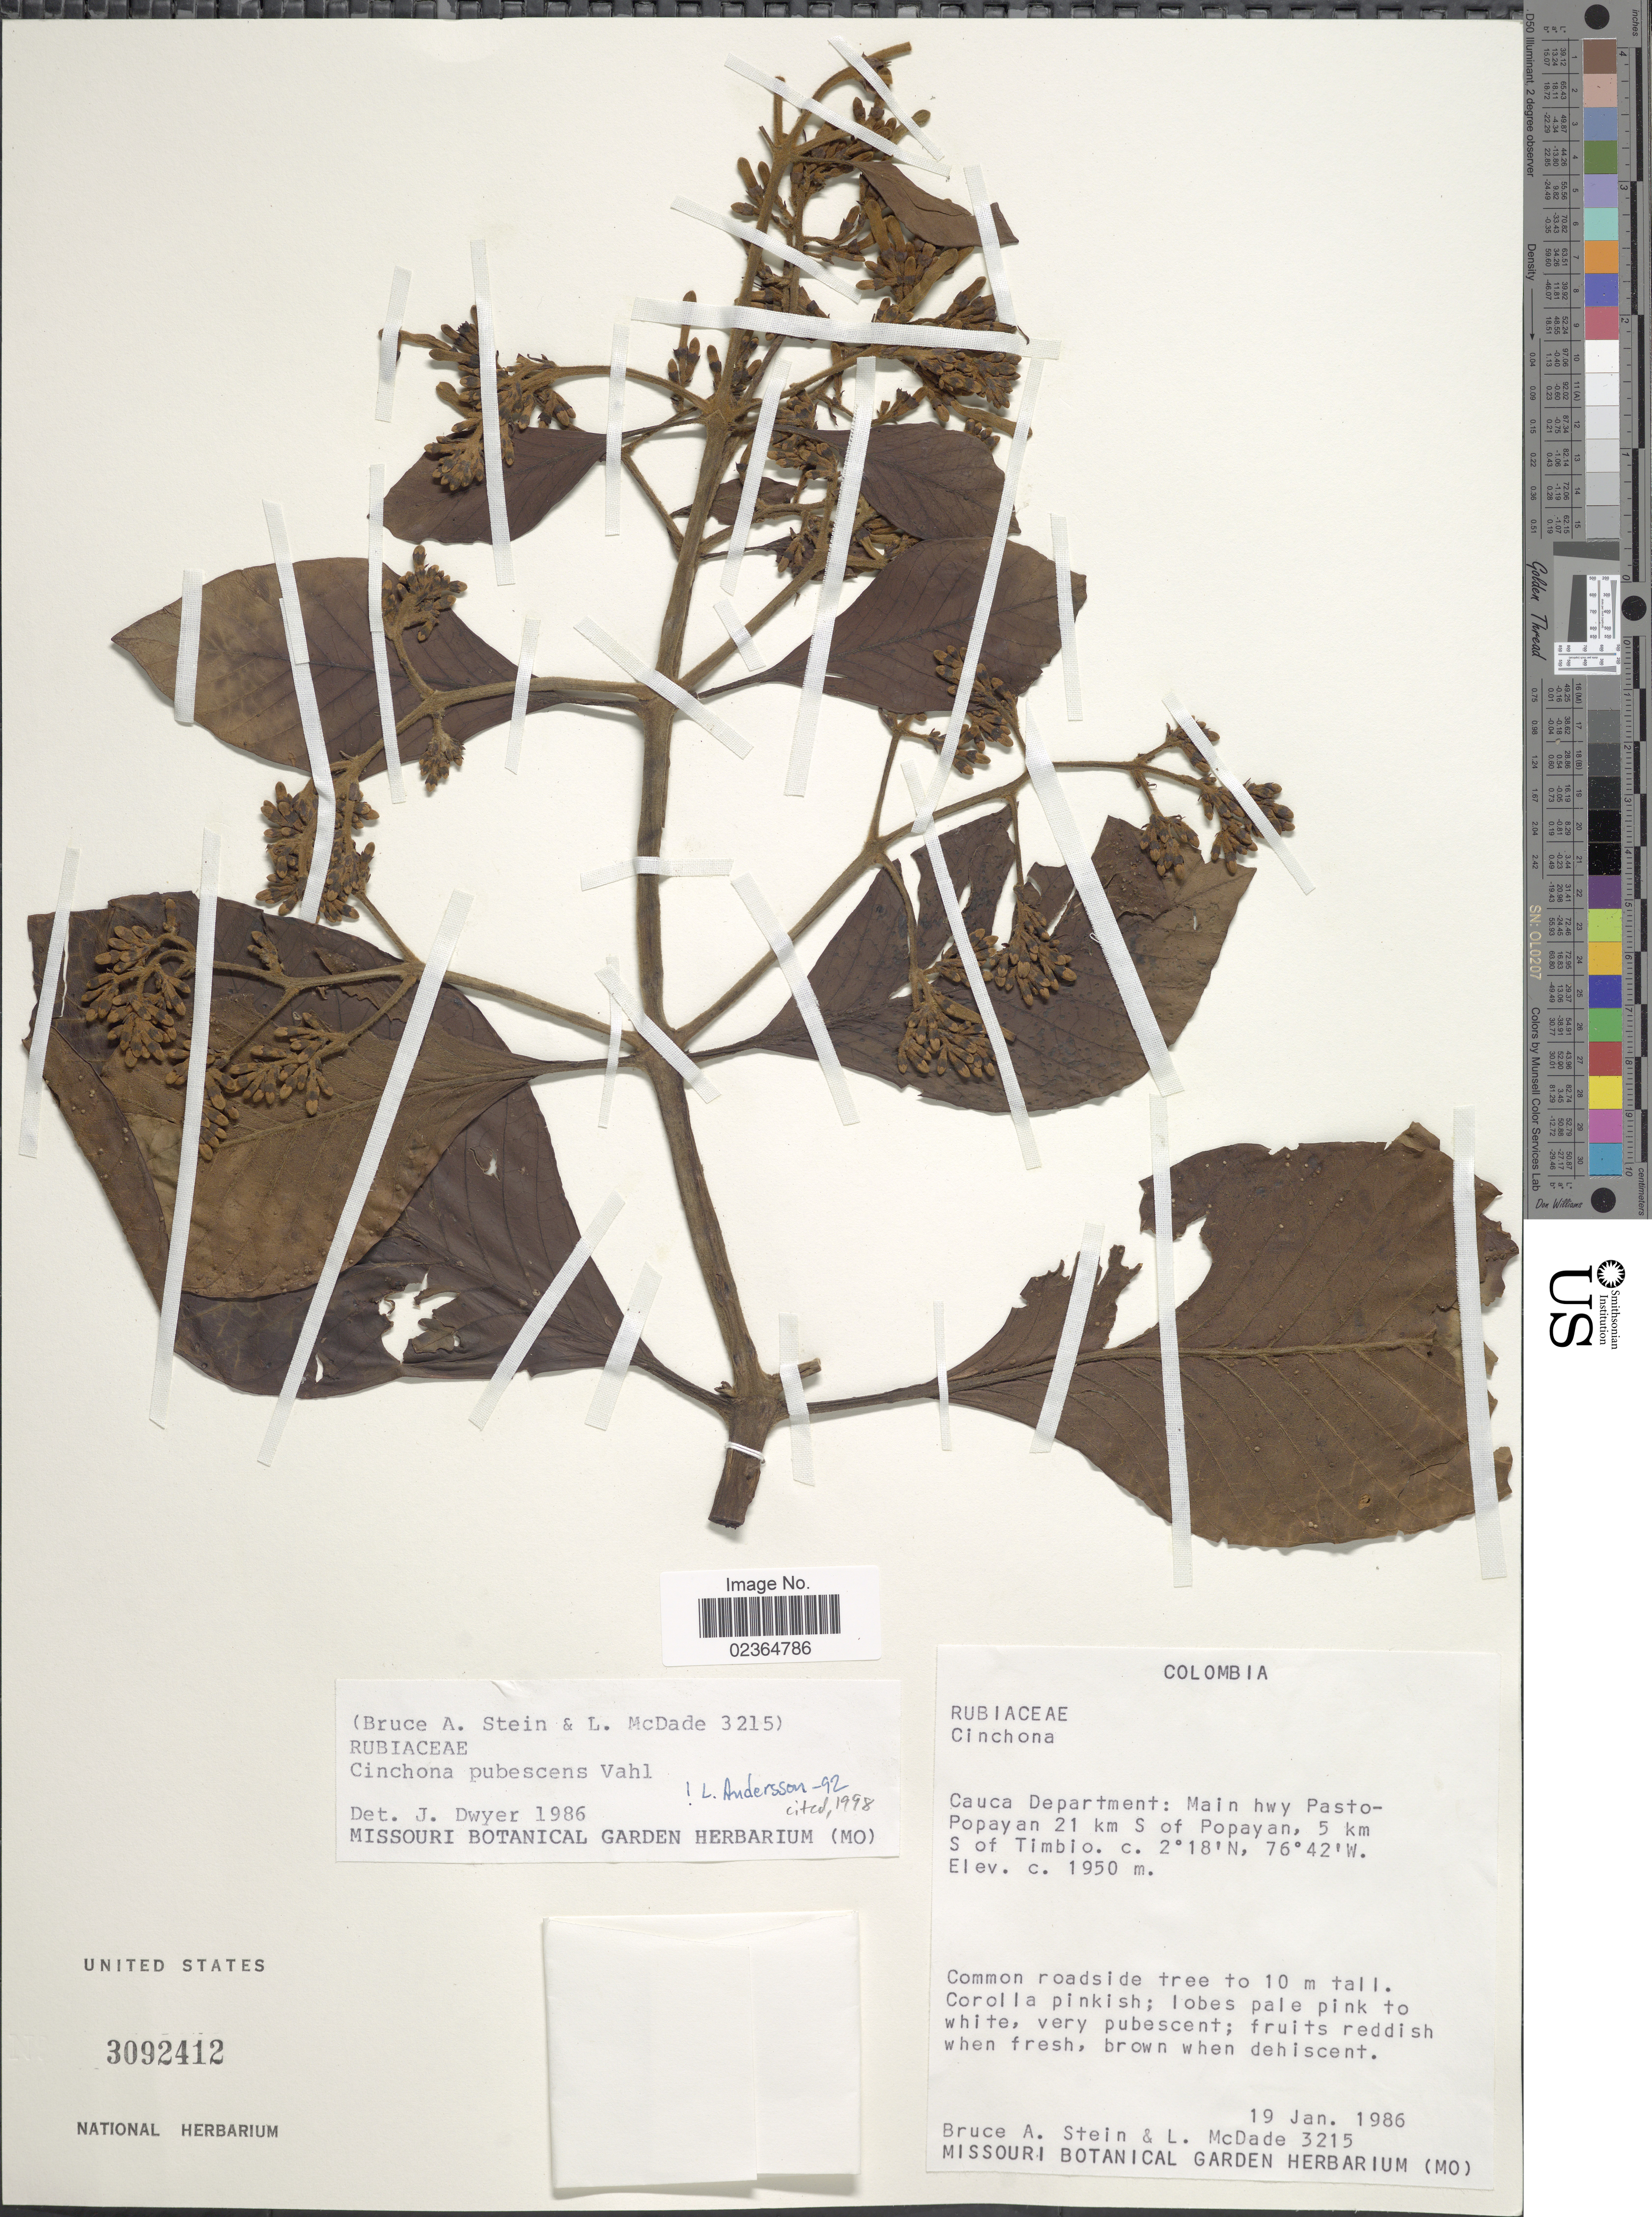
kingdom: Plantae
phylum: Tracheophyta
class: Magnoliopsida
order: Gentianales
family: Rubiaceae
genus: Cinchona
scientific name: Cinchona pubescens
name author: Vahl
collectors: B. A. Stein & L. McDade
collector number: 3215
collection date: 1986-01-19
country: Colombia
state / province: Cauca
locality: Main hwy Pasto-Popayan 21 km s of Popayan, 5 km S of Timbio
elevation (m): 1950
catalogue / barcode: US 3092412